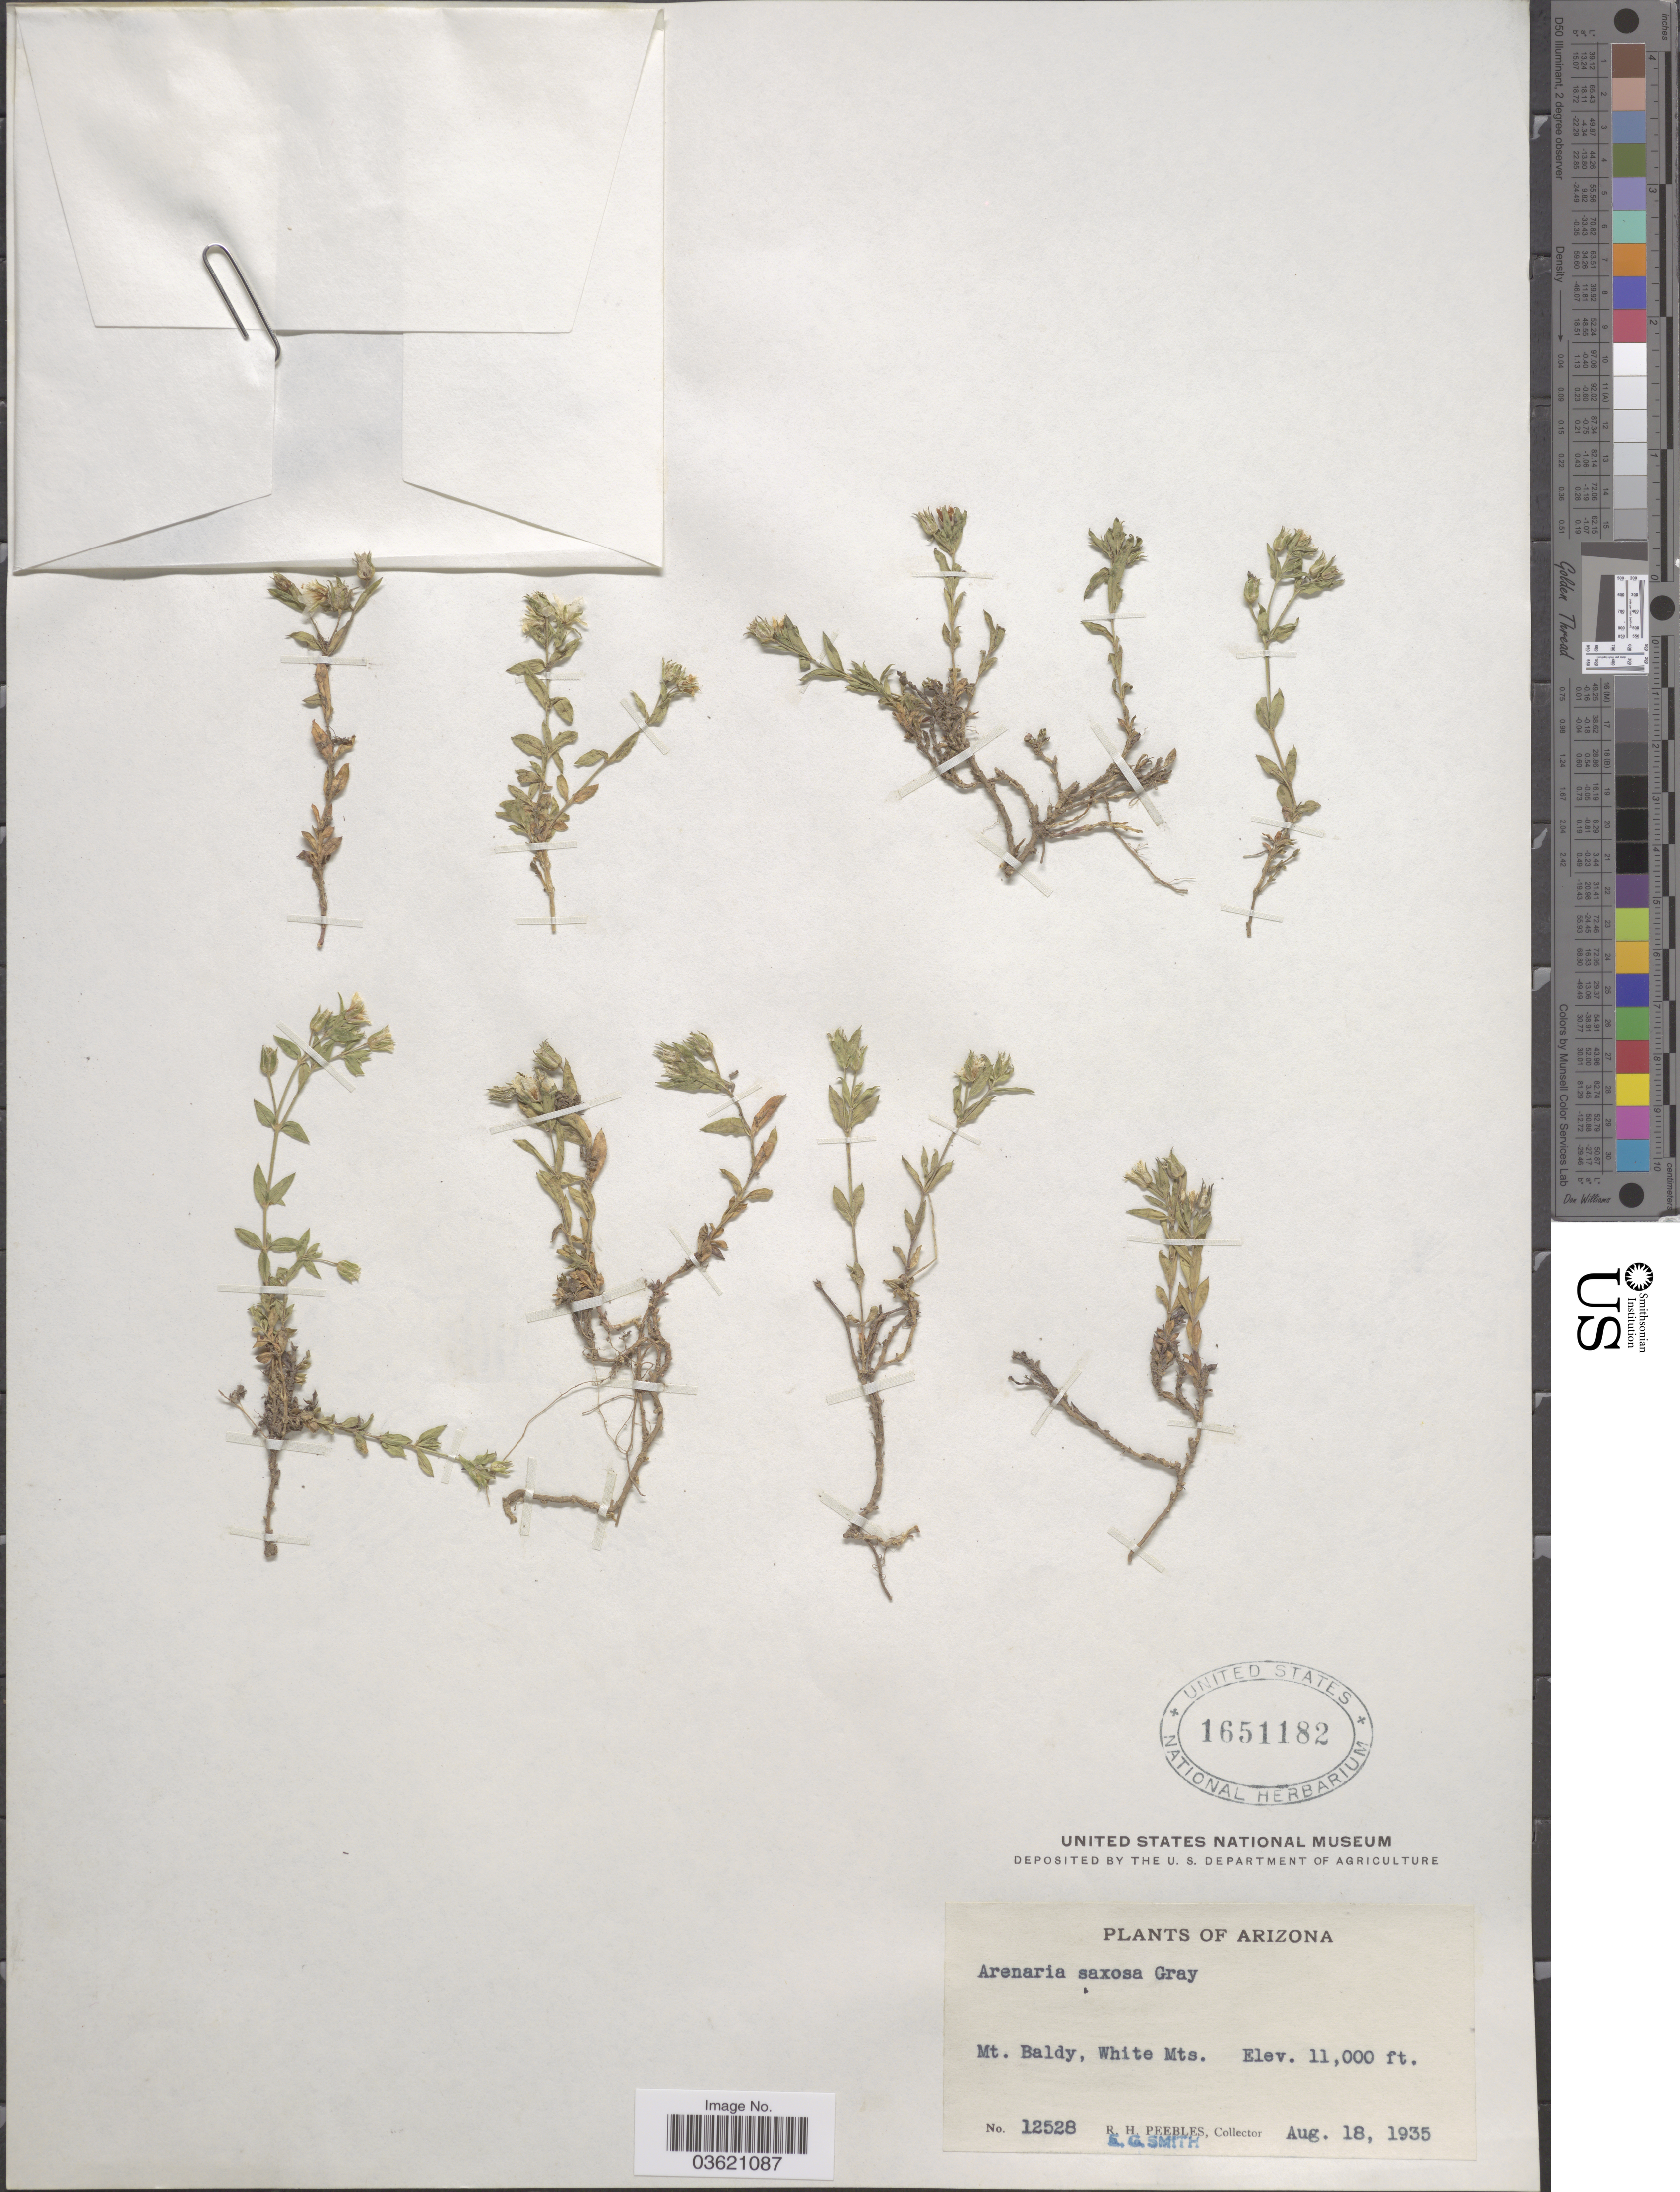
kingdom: Plantae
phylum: Tracheophyta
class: Magnoliopsida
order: Caryophyllales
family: Caryophyllaceae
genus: Arenaria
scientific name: Arenaria saxosa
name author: A. Gray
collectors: R. H. Peebles & E. G. Smith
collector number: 12528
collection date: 1935-08-18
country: United States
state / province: Arizona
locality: Mt. Baldy, White Mts.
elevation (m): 3353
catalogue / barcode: US 1651182